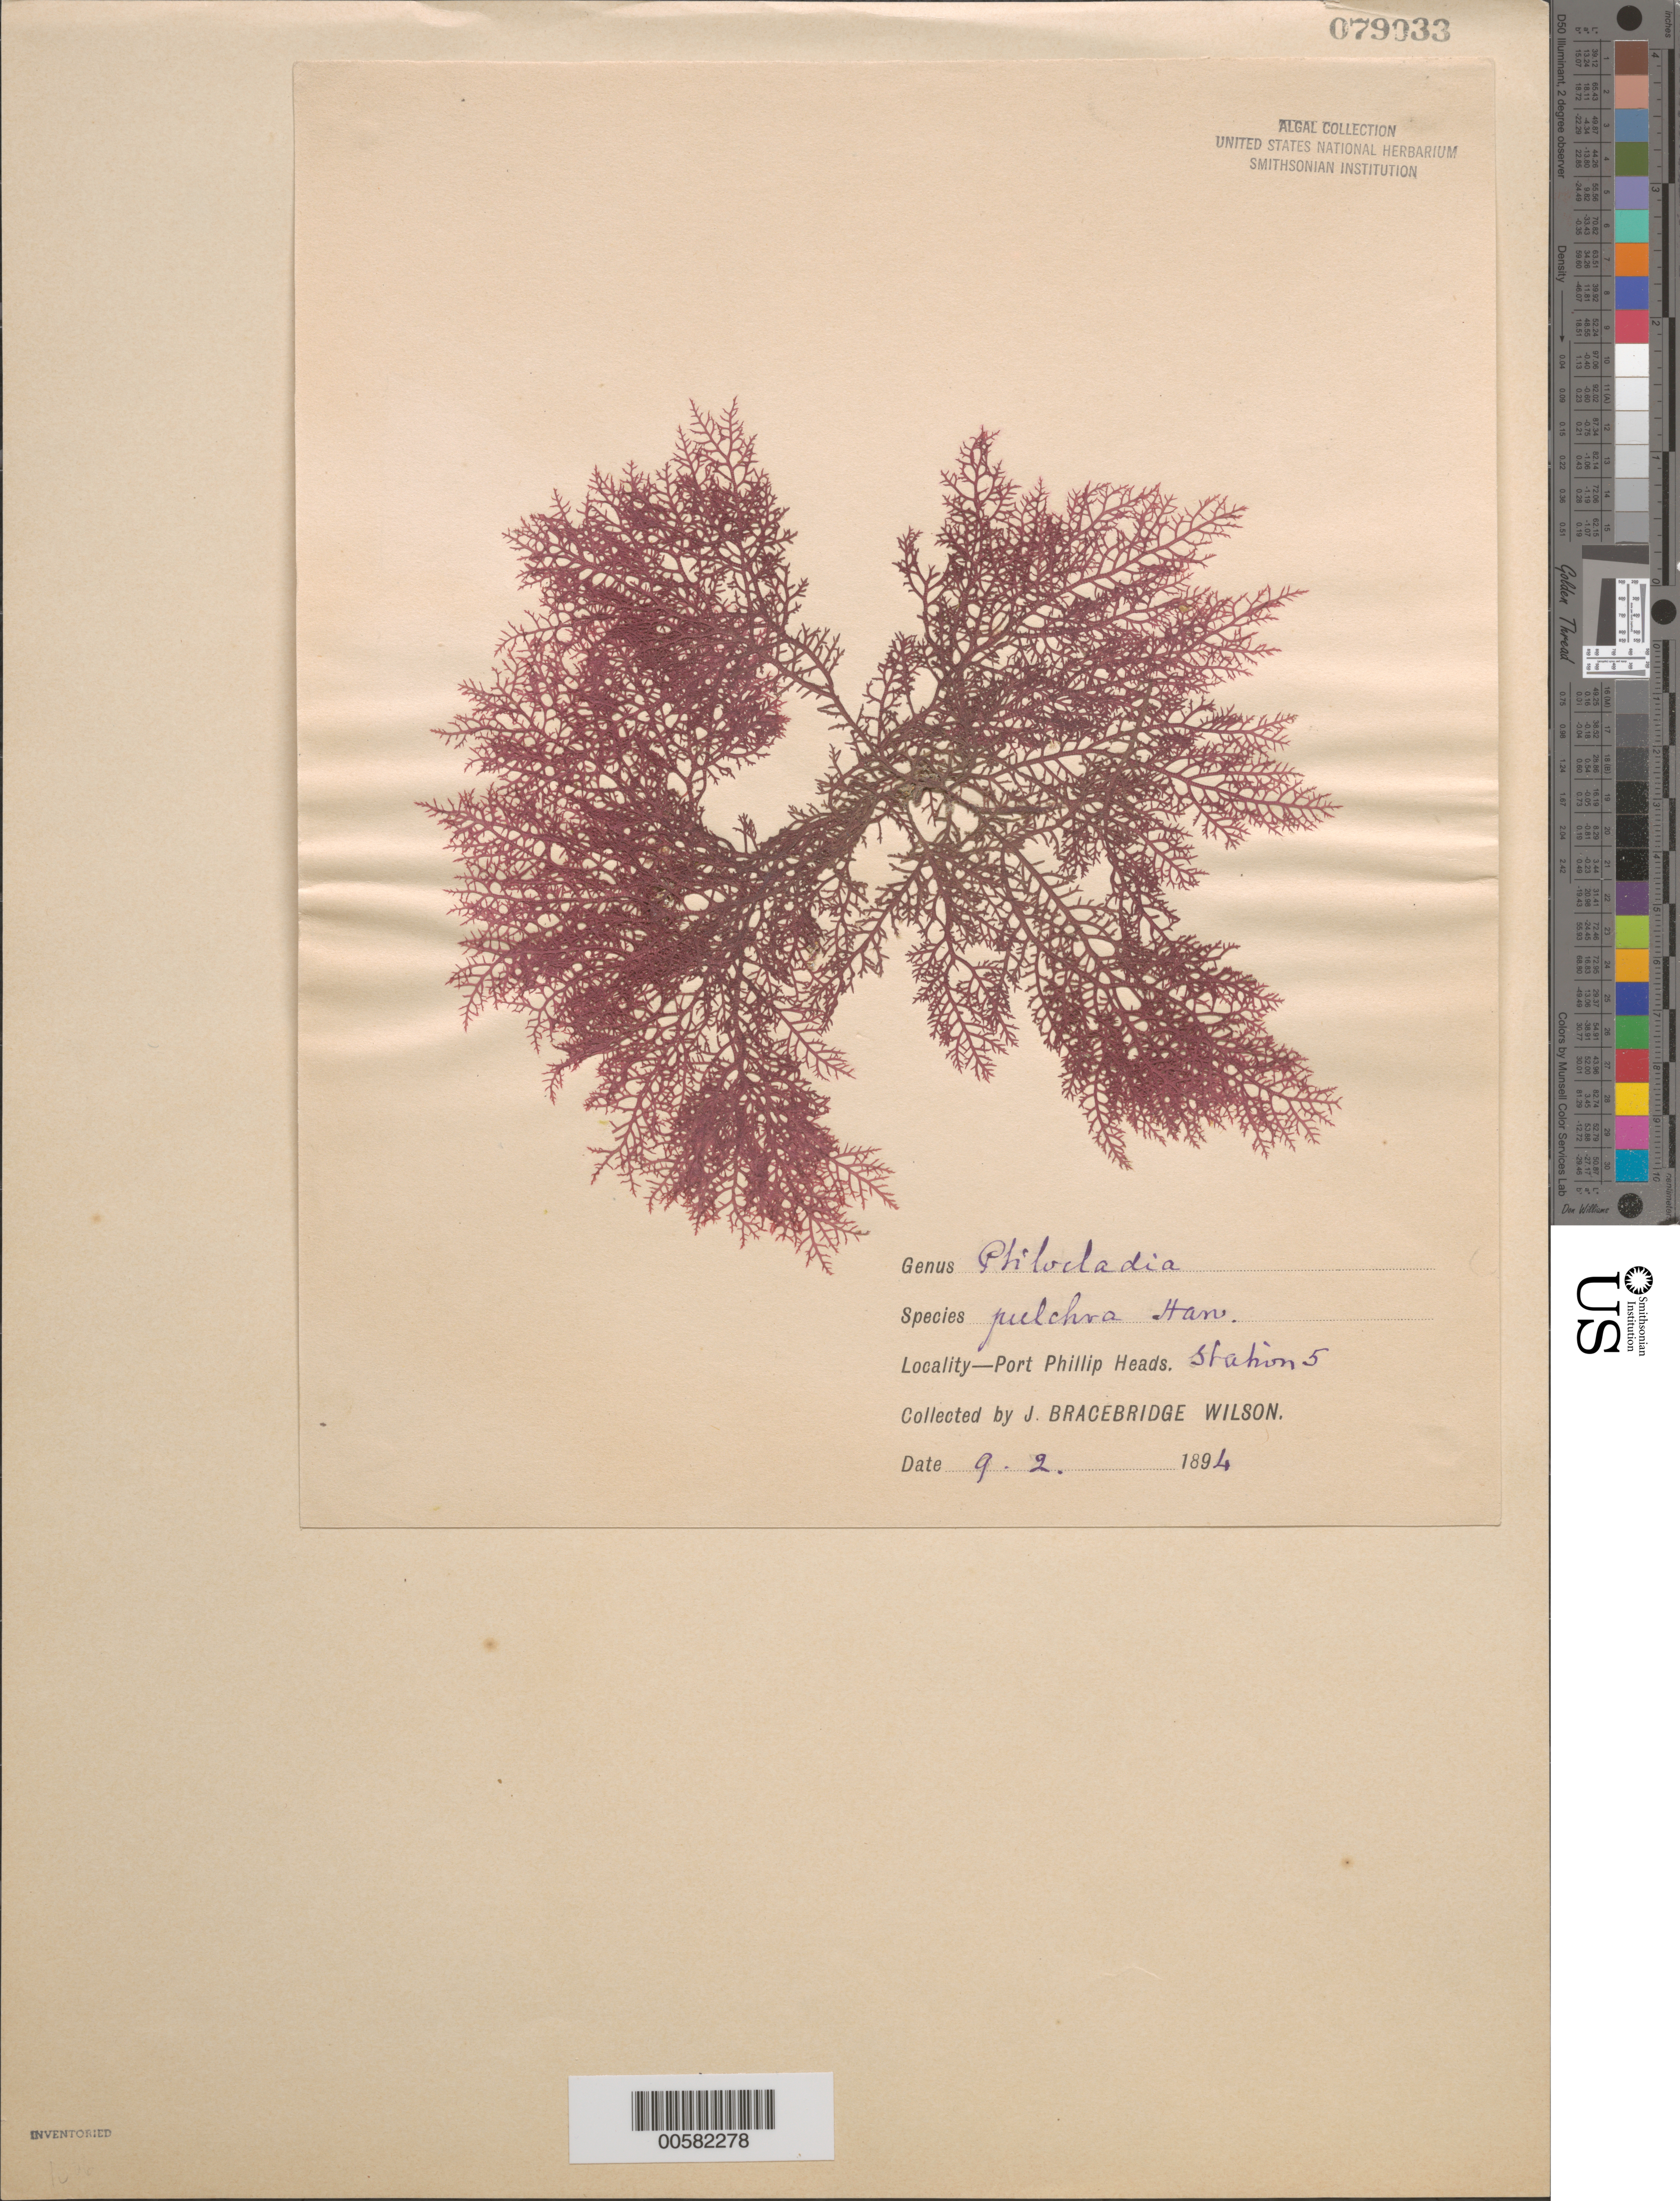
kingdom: Plantae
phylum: Rhodophyta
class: Florideophyceae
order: Ceramiales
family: Callithamniaceae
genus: Ptilocladia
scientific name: Ptilocladia pulchra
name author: G. Sond.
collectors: J. B. Wilson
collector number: Station 5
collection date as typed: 09 Feb 1894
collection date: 1894-02-09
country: Australia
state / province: Victoria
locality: Port Phillip Heads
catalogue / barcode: US 79033